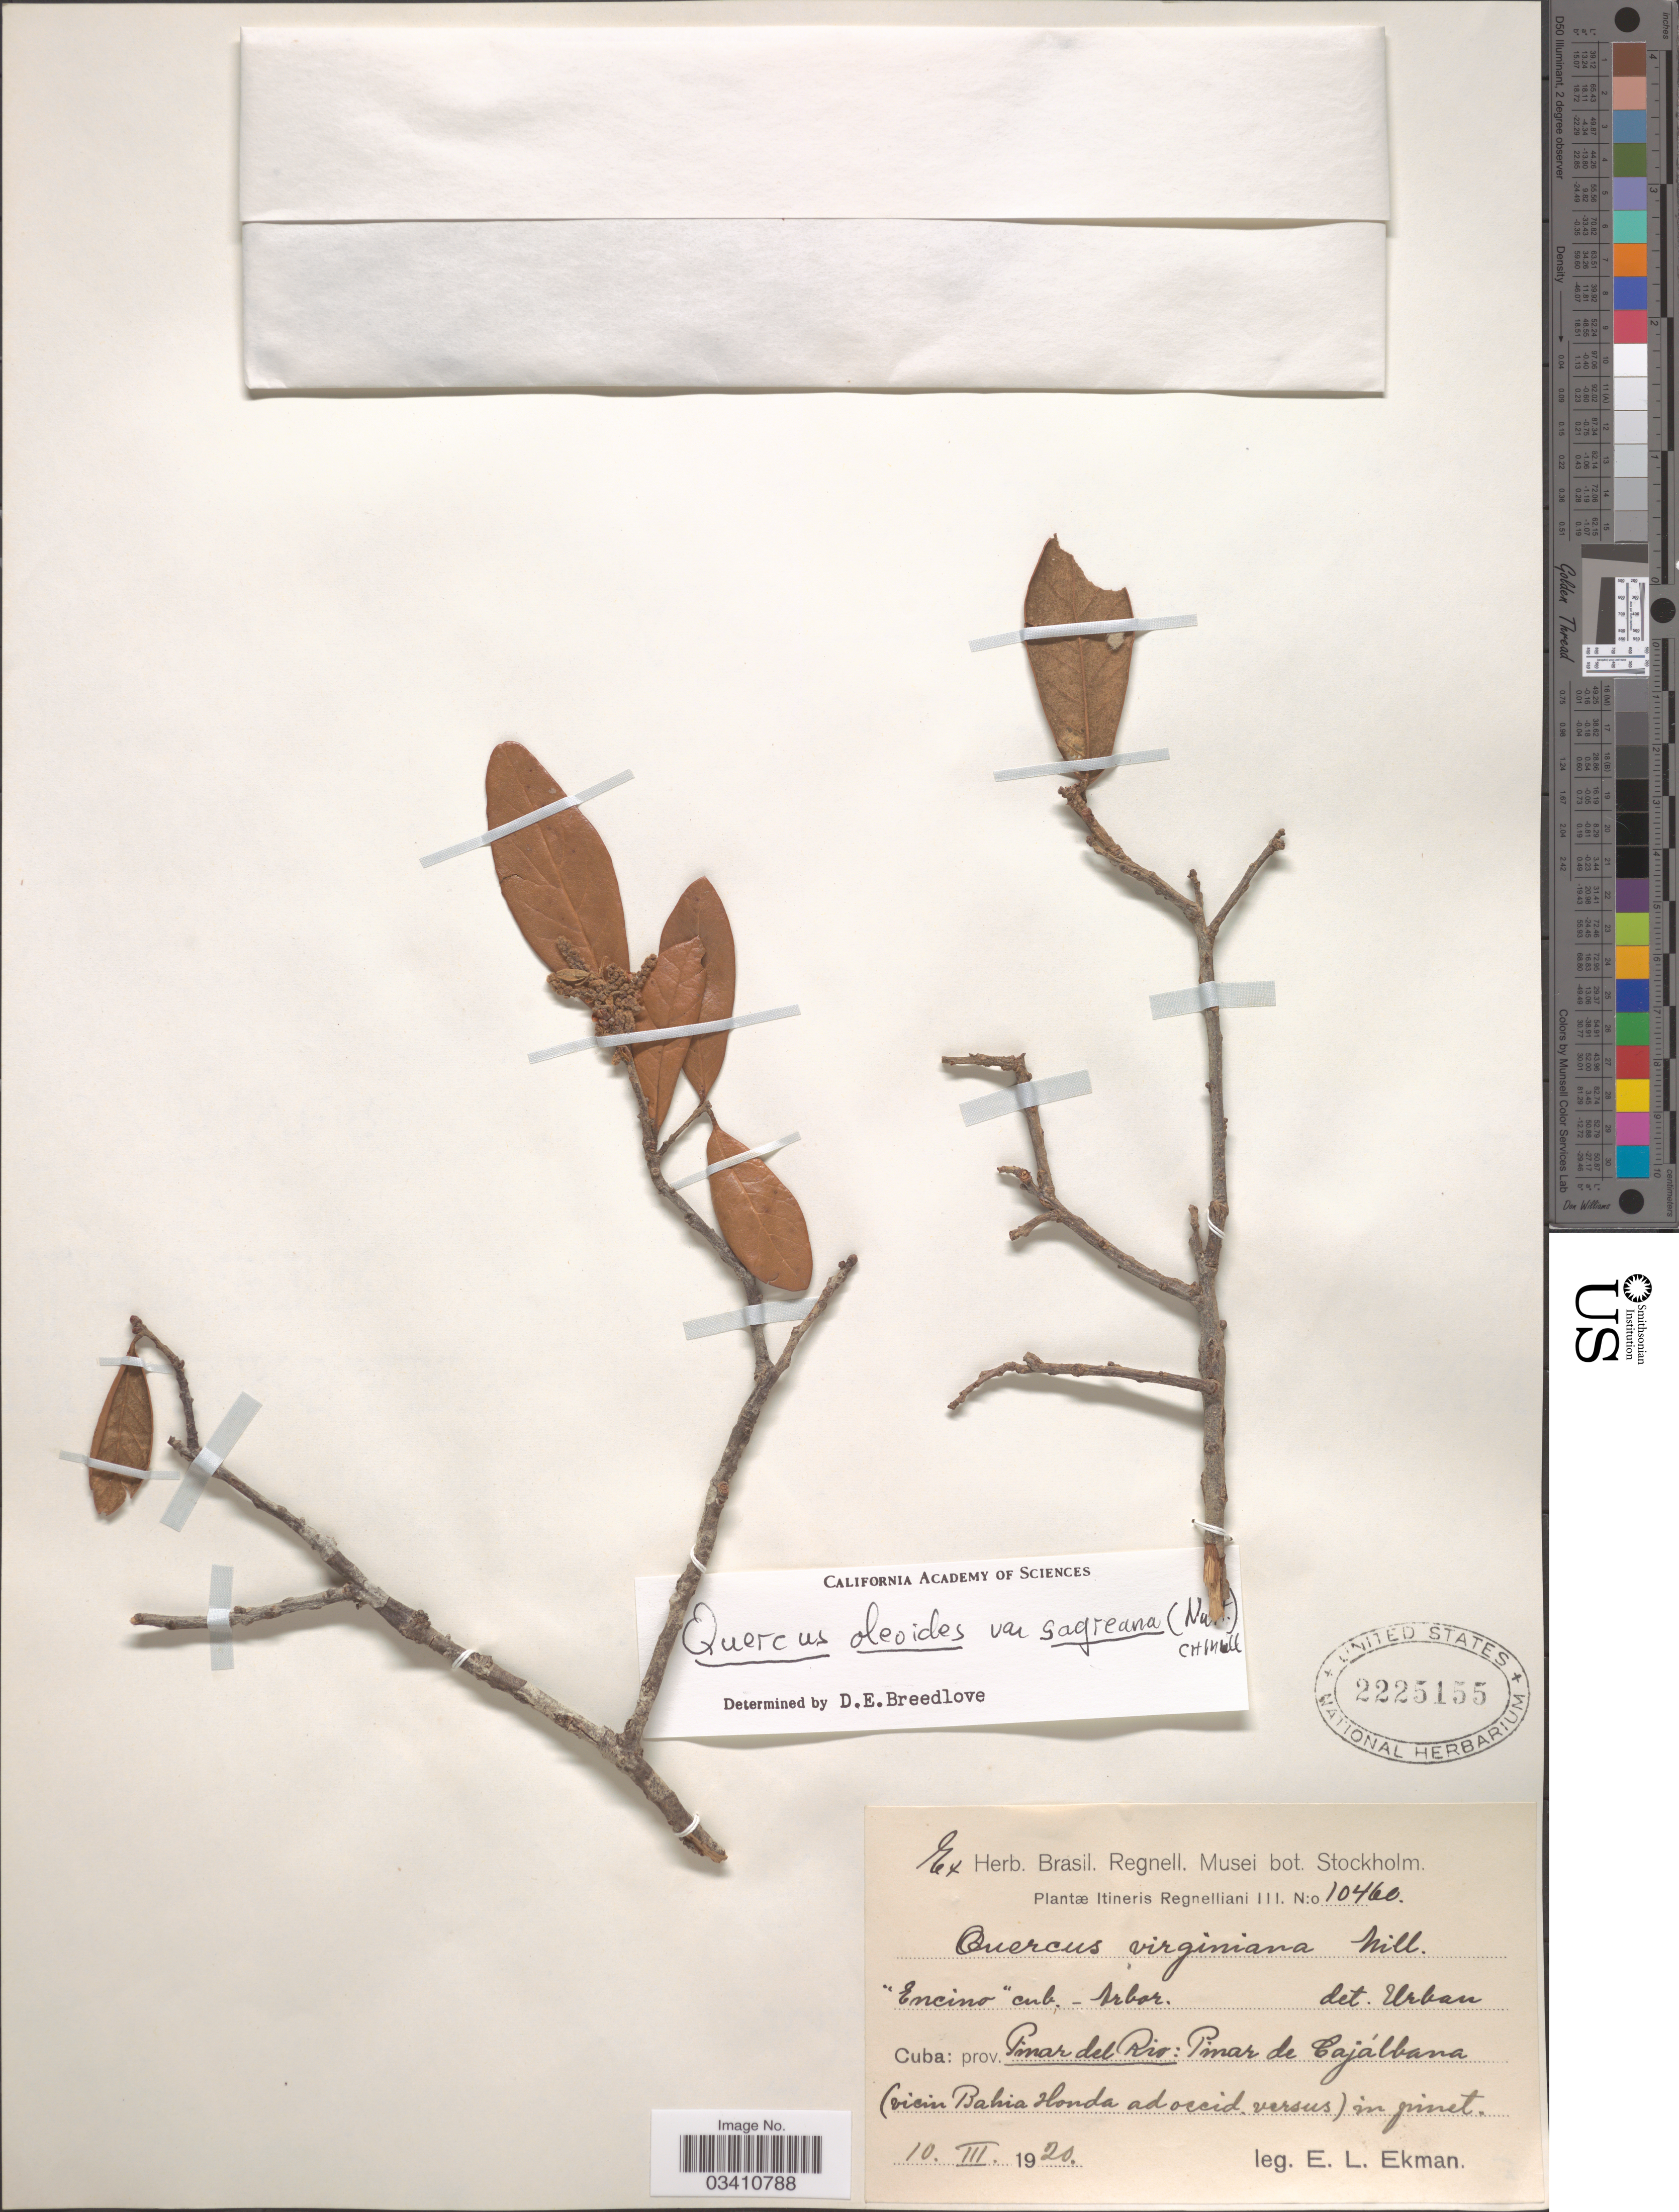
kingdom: Plantae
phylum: Tracheophyta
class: Magnoliopsida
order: Fagales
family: Fagaceae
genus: Quercus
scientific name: Quercus oleoides var. sagraeana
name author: Schltdl. & Cham.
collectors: E. L. Ekman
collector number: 10460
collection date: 1920-03-10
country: Cuba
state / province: Pinar del Río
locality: Pinar de Cajálbana (vicin Bahia Honda ad occid. versus) in pinet.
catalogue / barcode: US 2225155